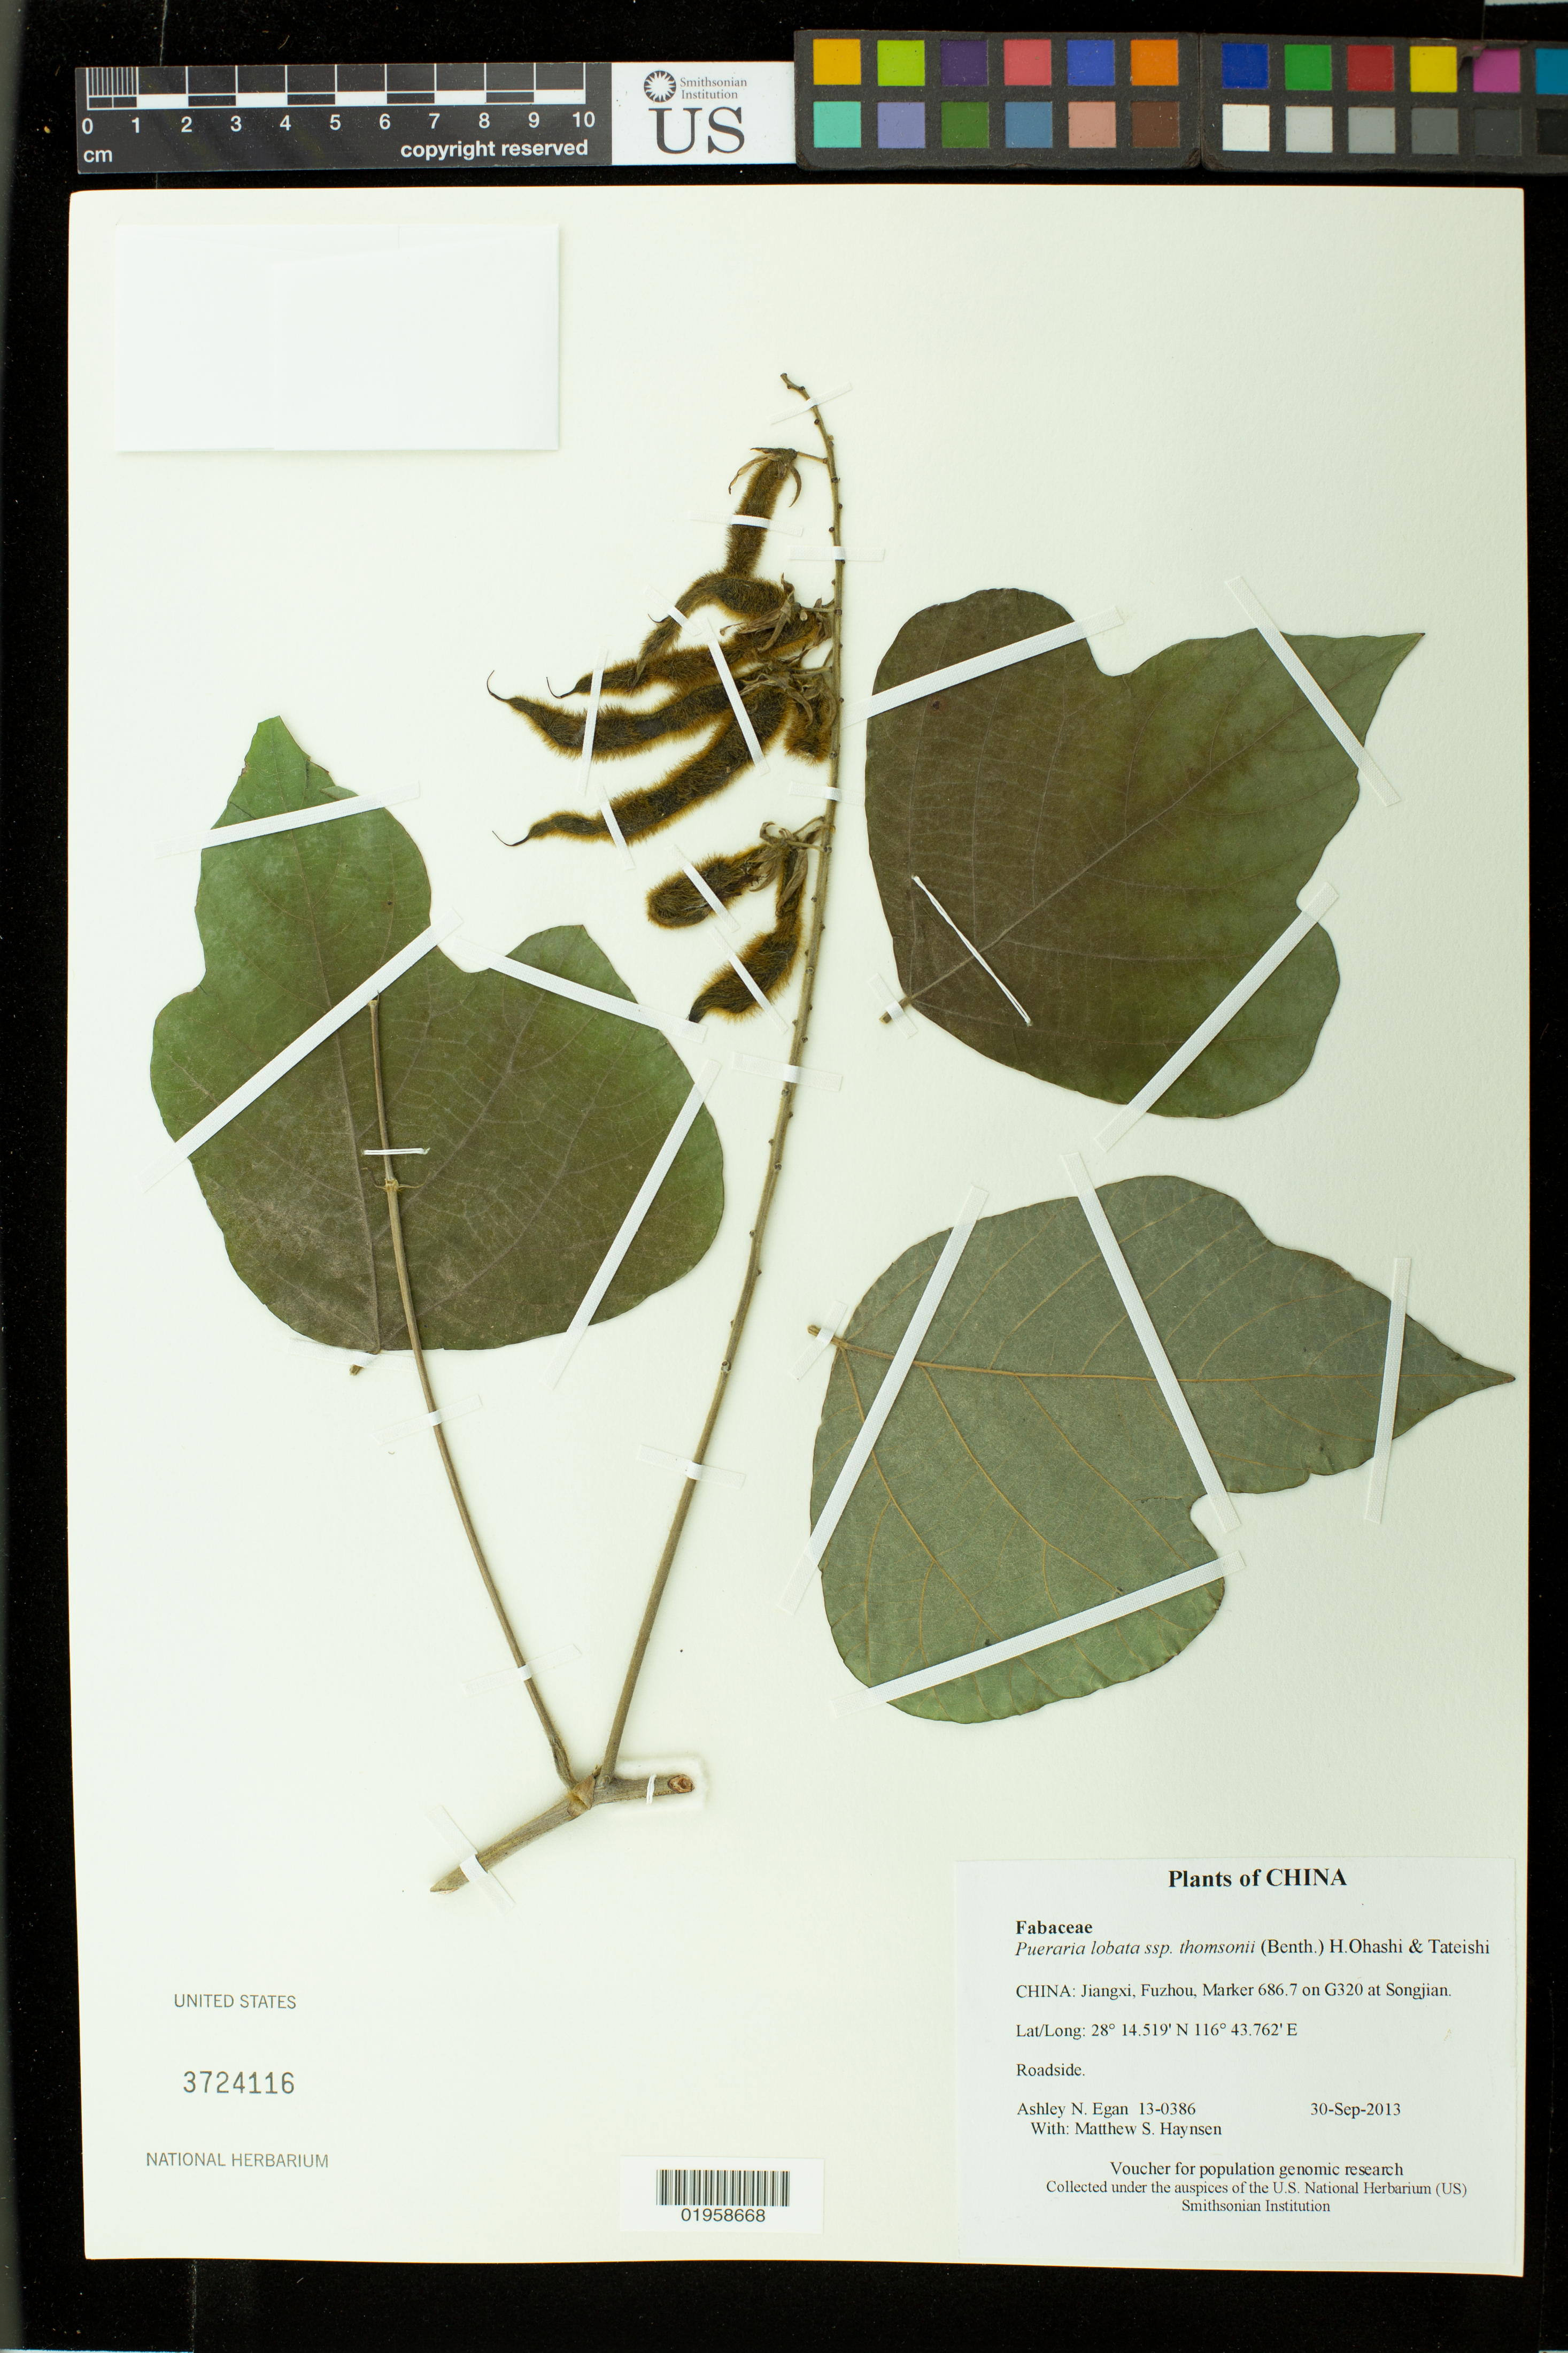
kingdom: Plantae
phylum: Tracheophyta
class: Magnoliopsida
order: Fabales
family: Fabaceae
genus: Pueraria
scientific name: Pueraria lobata subsp. thomsonii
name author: (Benth.) H. Ohashi & Tateishi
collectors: A. N. Egan & M. Hansen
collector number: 13-0386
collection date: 2013-09-30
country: China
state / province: Jiangxi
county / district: Fuzhou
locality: Marker 686.7 on G320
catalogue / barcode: US 3724116